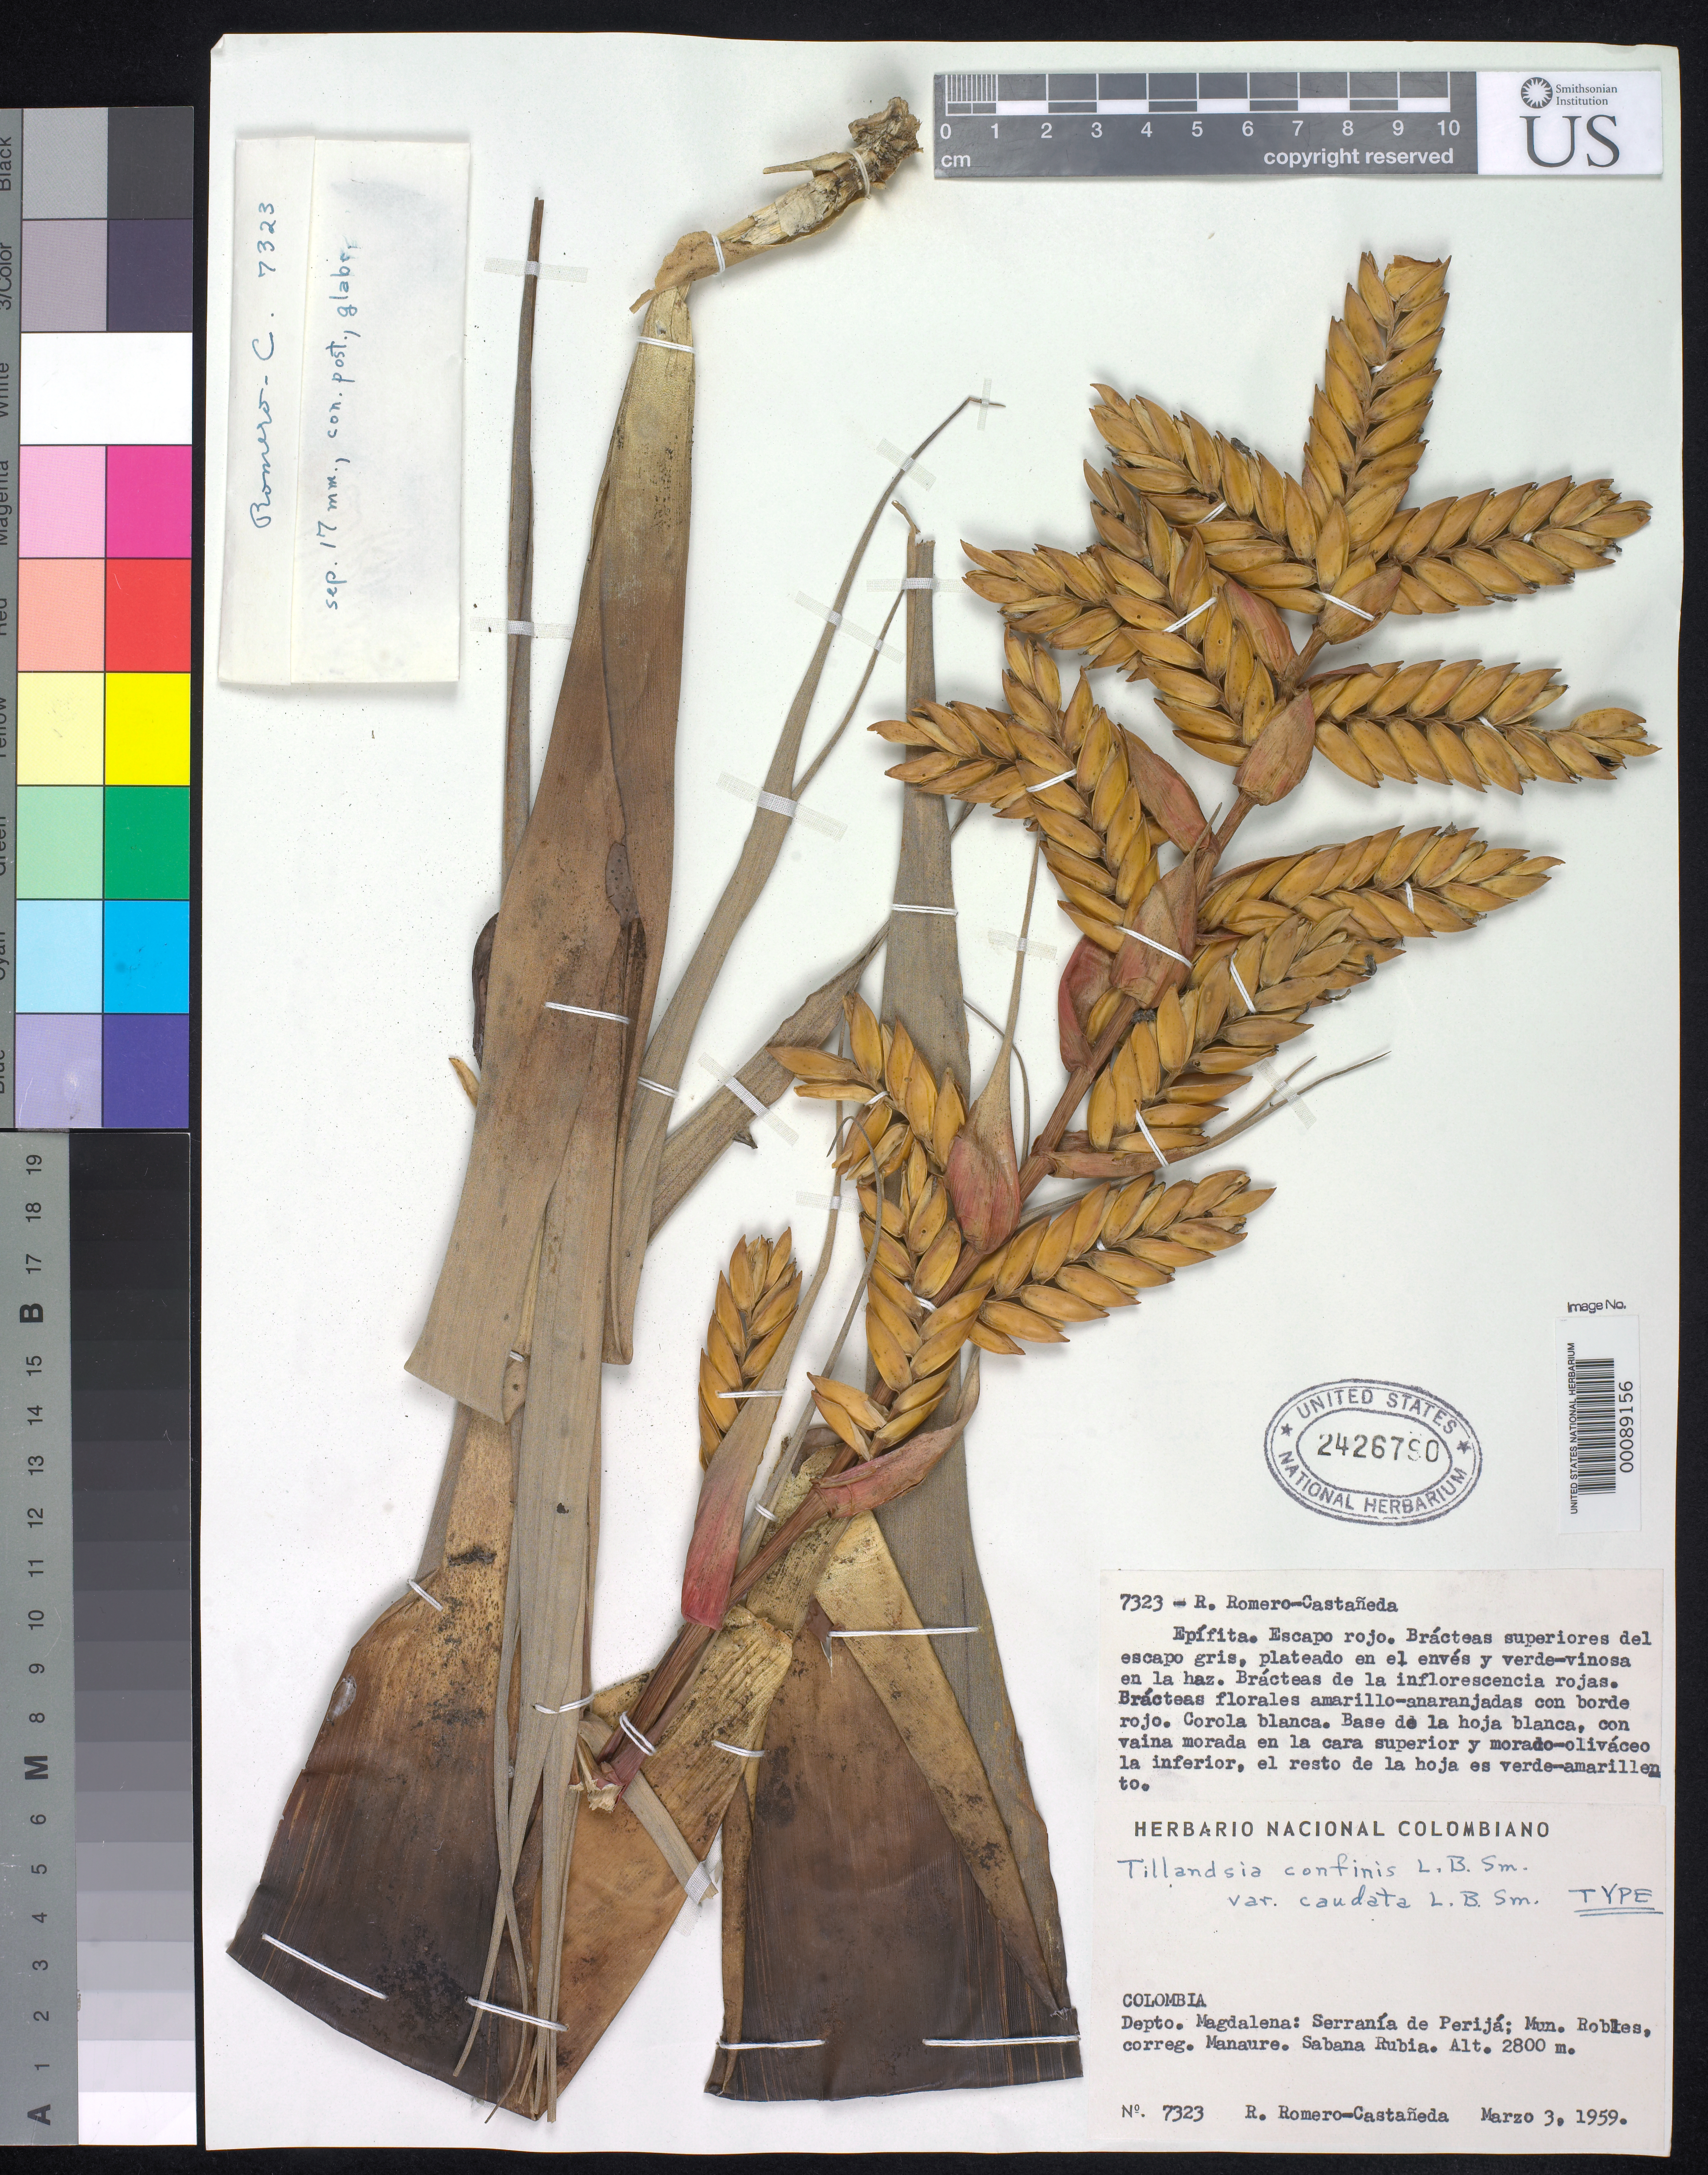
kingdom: Plantae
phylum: Tracheophyta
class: Liliopsida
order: Poales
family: Bromeliaceae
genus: Tillandsia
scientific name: Tillandsia confinis var. caudata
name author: L.B. Sm.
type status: Holotype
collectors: R. Romero Castañeda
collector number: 7323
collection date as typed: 03 Mar 1959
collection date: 1959-03-03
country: Colombia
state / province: Magdalena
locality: "Serrania de Perija, munic. Robles, correg. Manawe, Rubia".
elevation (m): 2800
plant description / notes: "Maybe of hybrid origin. Accidentally found within a population of the typical variety and more lepidote."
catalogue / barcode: US 2426790